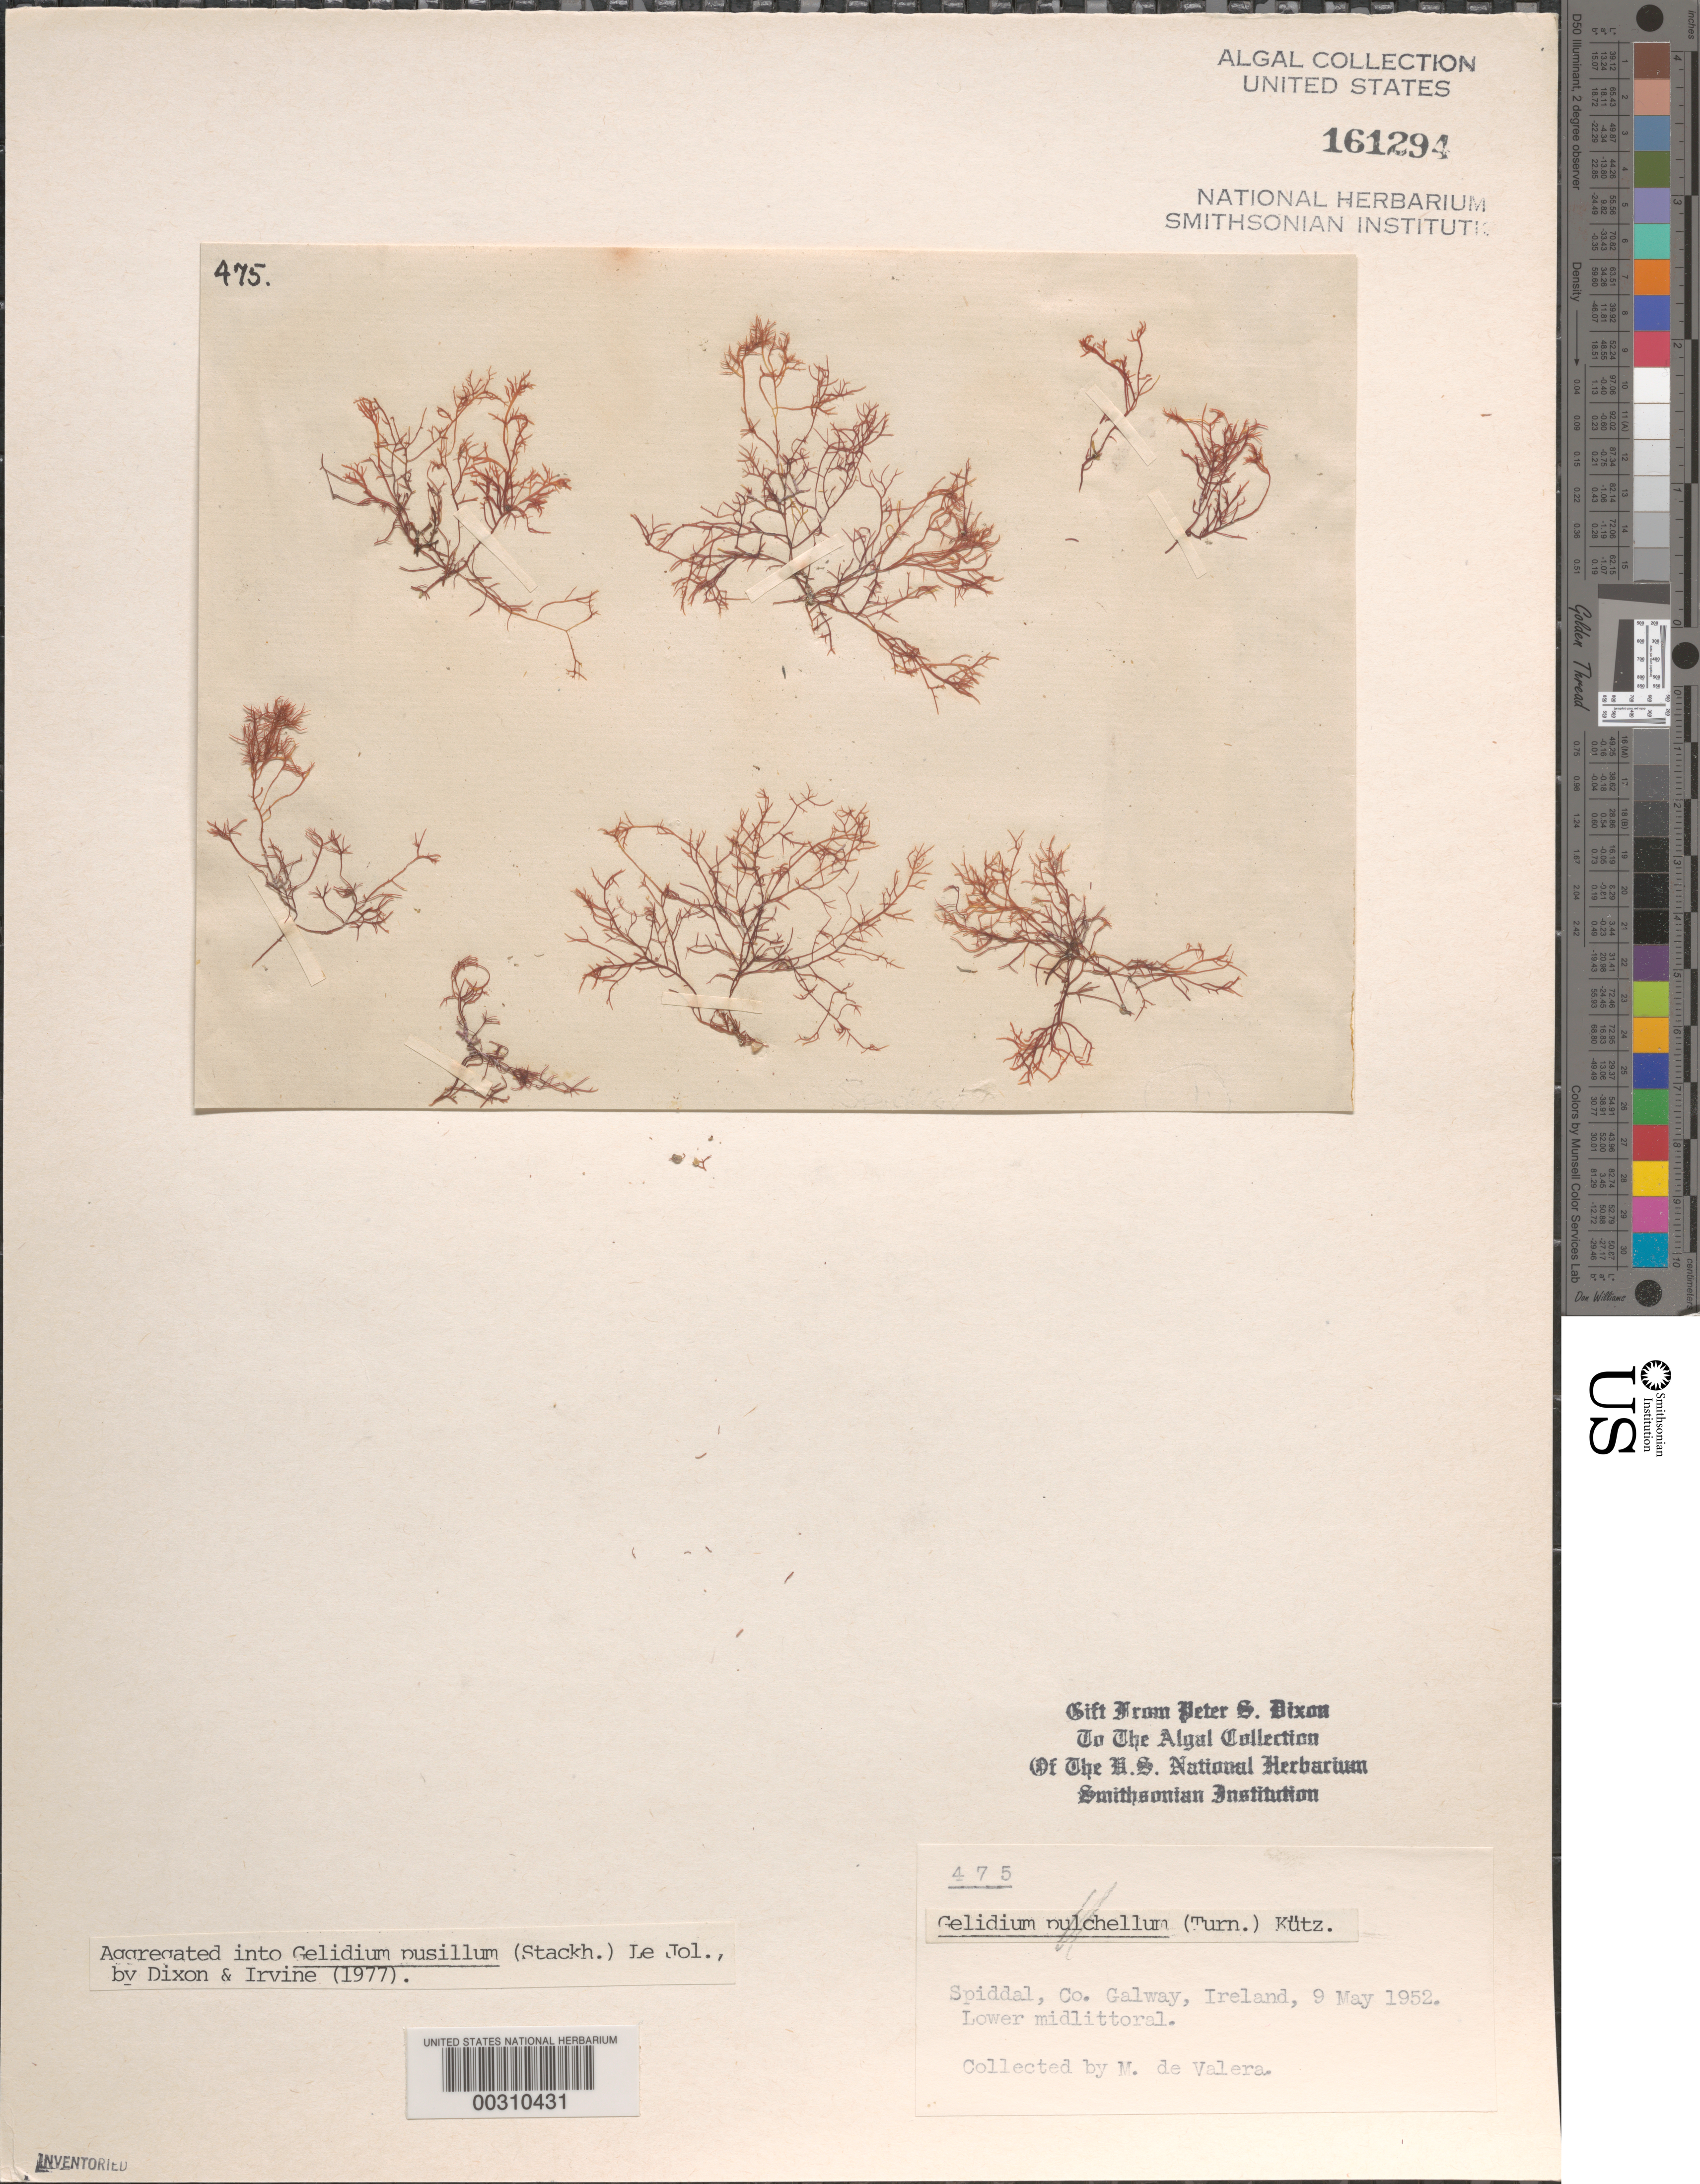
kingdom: Plantae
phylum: Rhodophyta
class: Florideophyceae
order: Gelidiales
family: Gelidiaceae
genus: Gelidium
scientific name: Gelidium pusillum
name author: (Stackh.) Le Jol.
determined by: Dixon, P. S.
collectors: M. De Valera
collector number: PSD 475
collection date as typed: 09 May 1952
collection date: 1952-05-09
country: Ireland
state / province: Connaught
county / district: Galway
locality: Spiddal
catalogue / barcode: US 161294